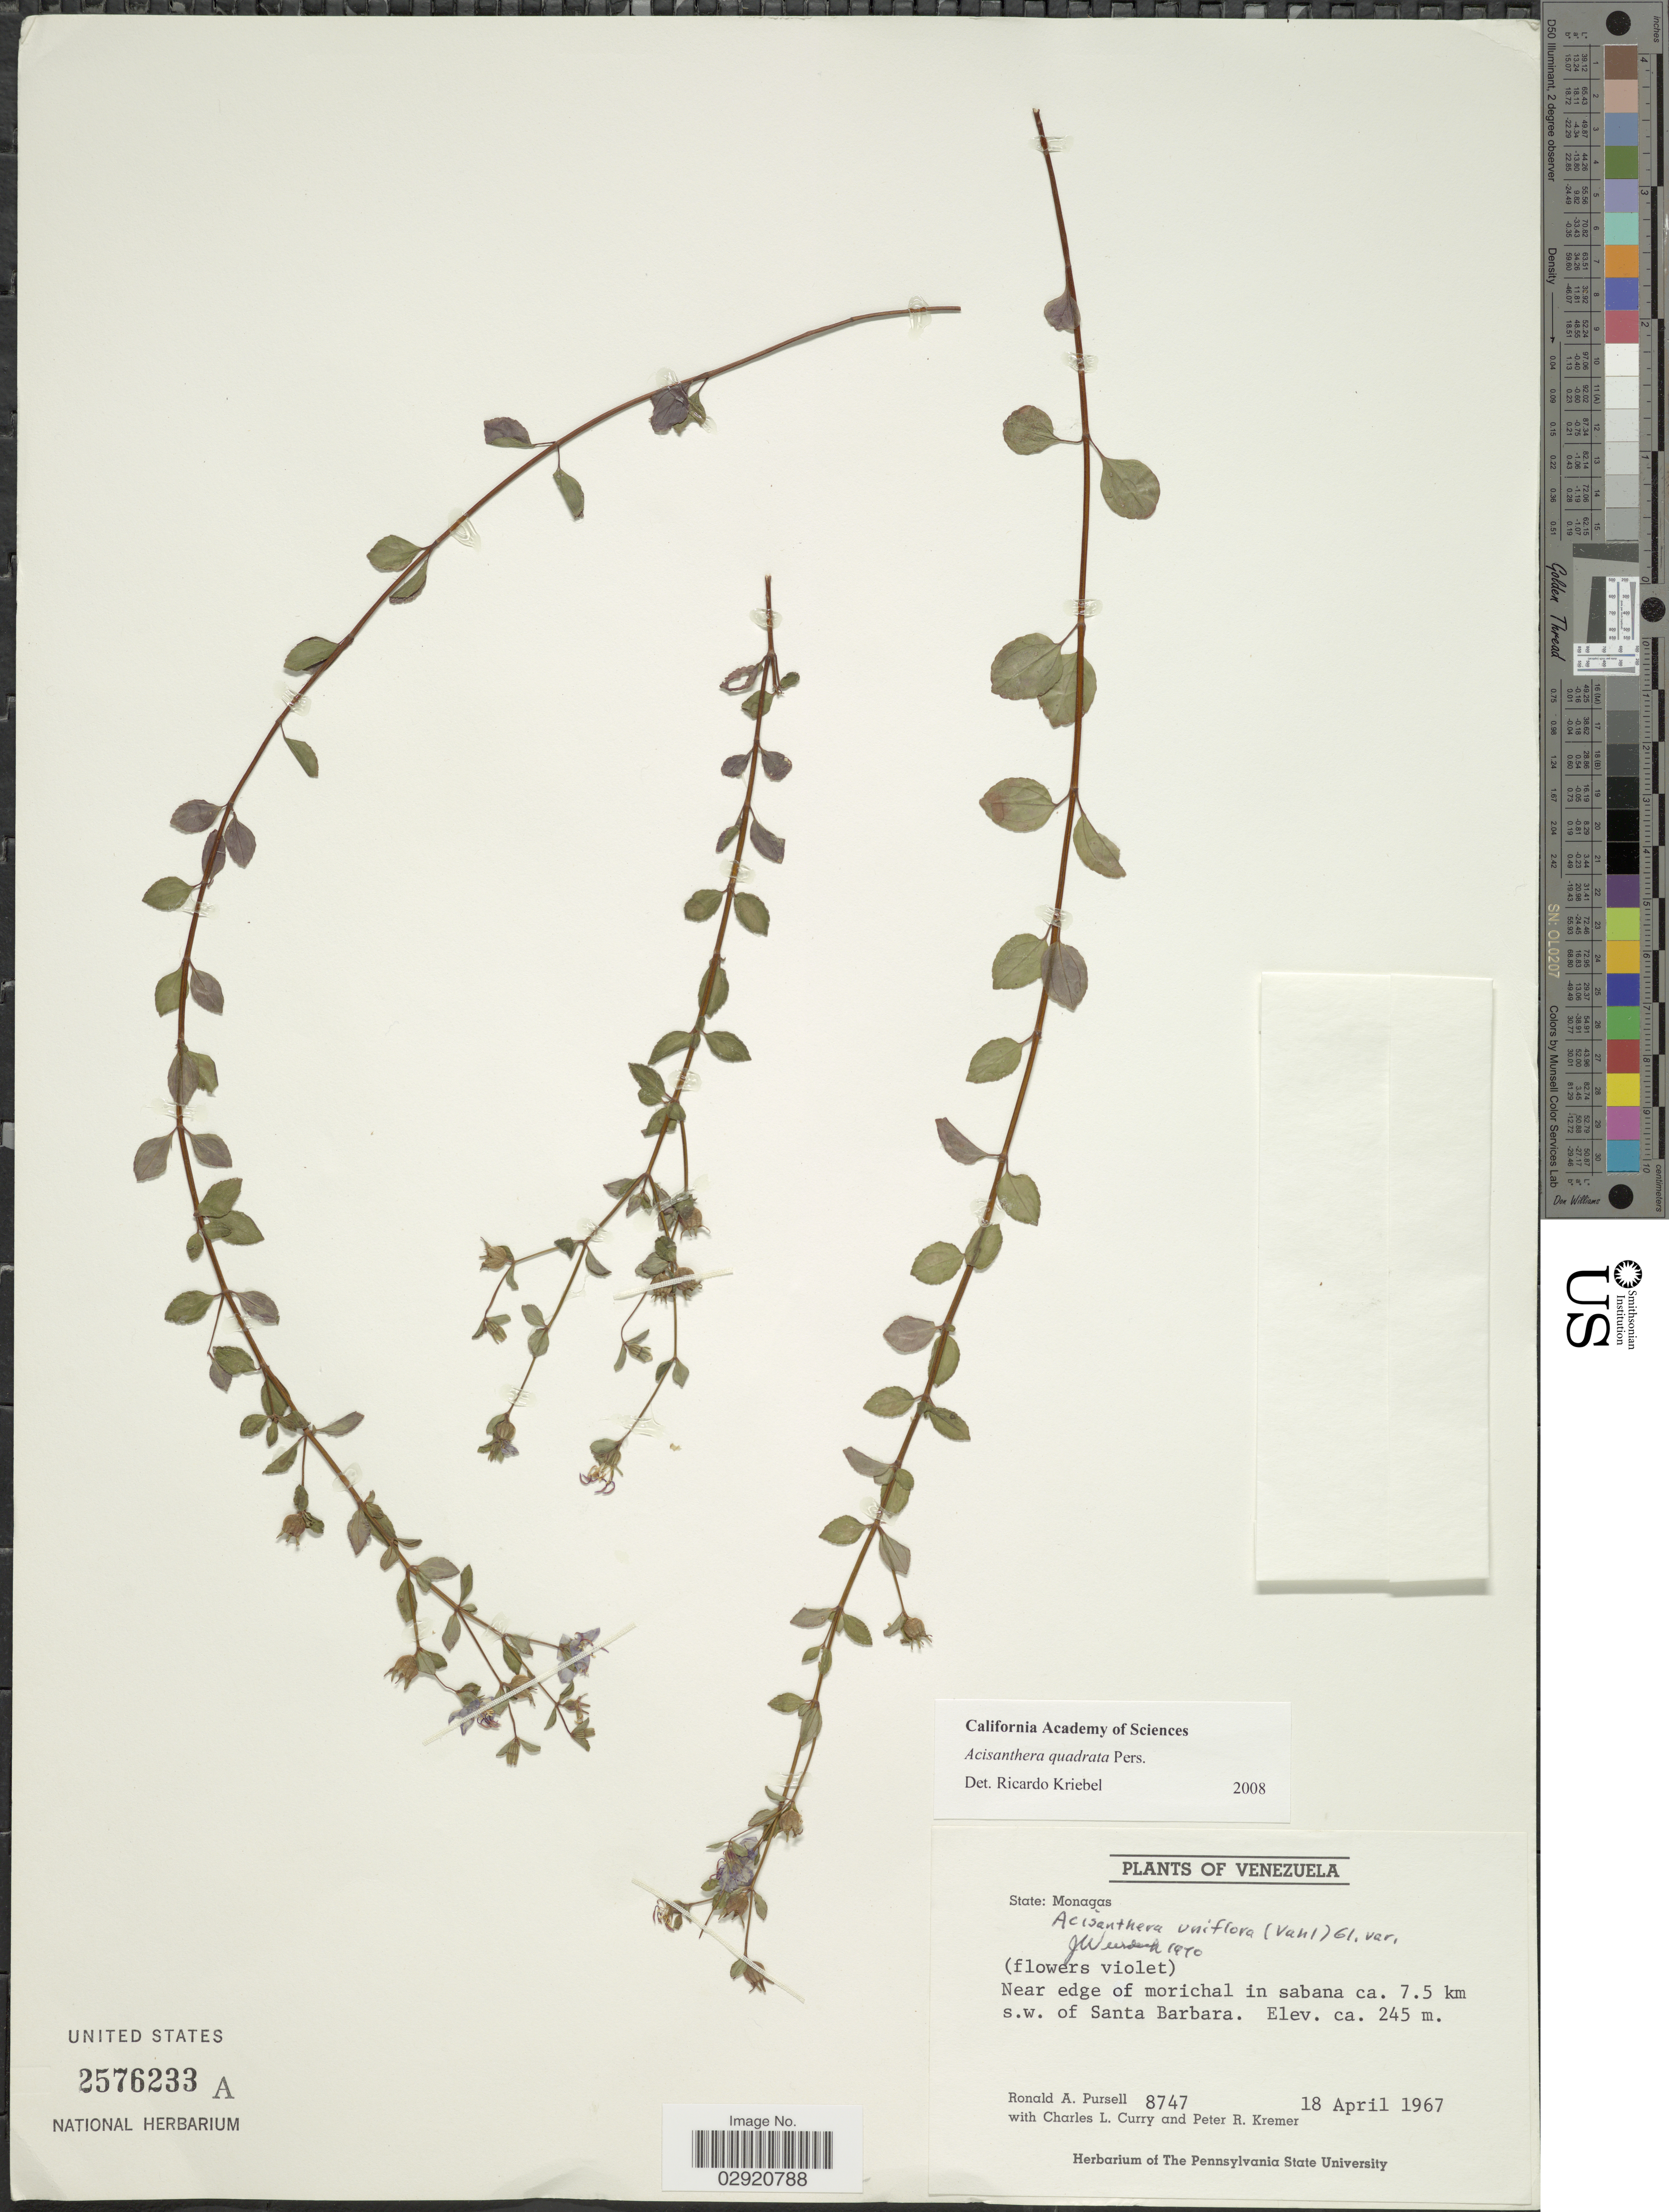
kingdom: Plantae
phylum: Tracheophyta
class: Magnoliopsida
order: Myrtales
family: Melastomataceae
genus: Acisanthera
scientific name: Acisanthera erecta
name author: Gleason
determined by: Nunes da Silva, Diego, (RB), Jardim Botanico do Rio de Janeiro - Herbario (BRAZIL)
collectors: R. A. Pursell, C. L. Curry & P. Kremer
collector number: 8747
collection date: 1967-04-18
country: Venezuela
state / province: Monagas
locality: Near edge of morichal in sabana ca. 7.5 km s.w. of Santa Barbara.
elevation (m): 245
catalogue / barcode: US 2576233A